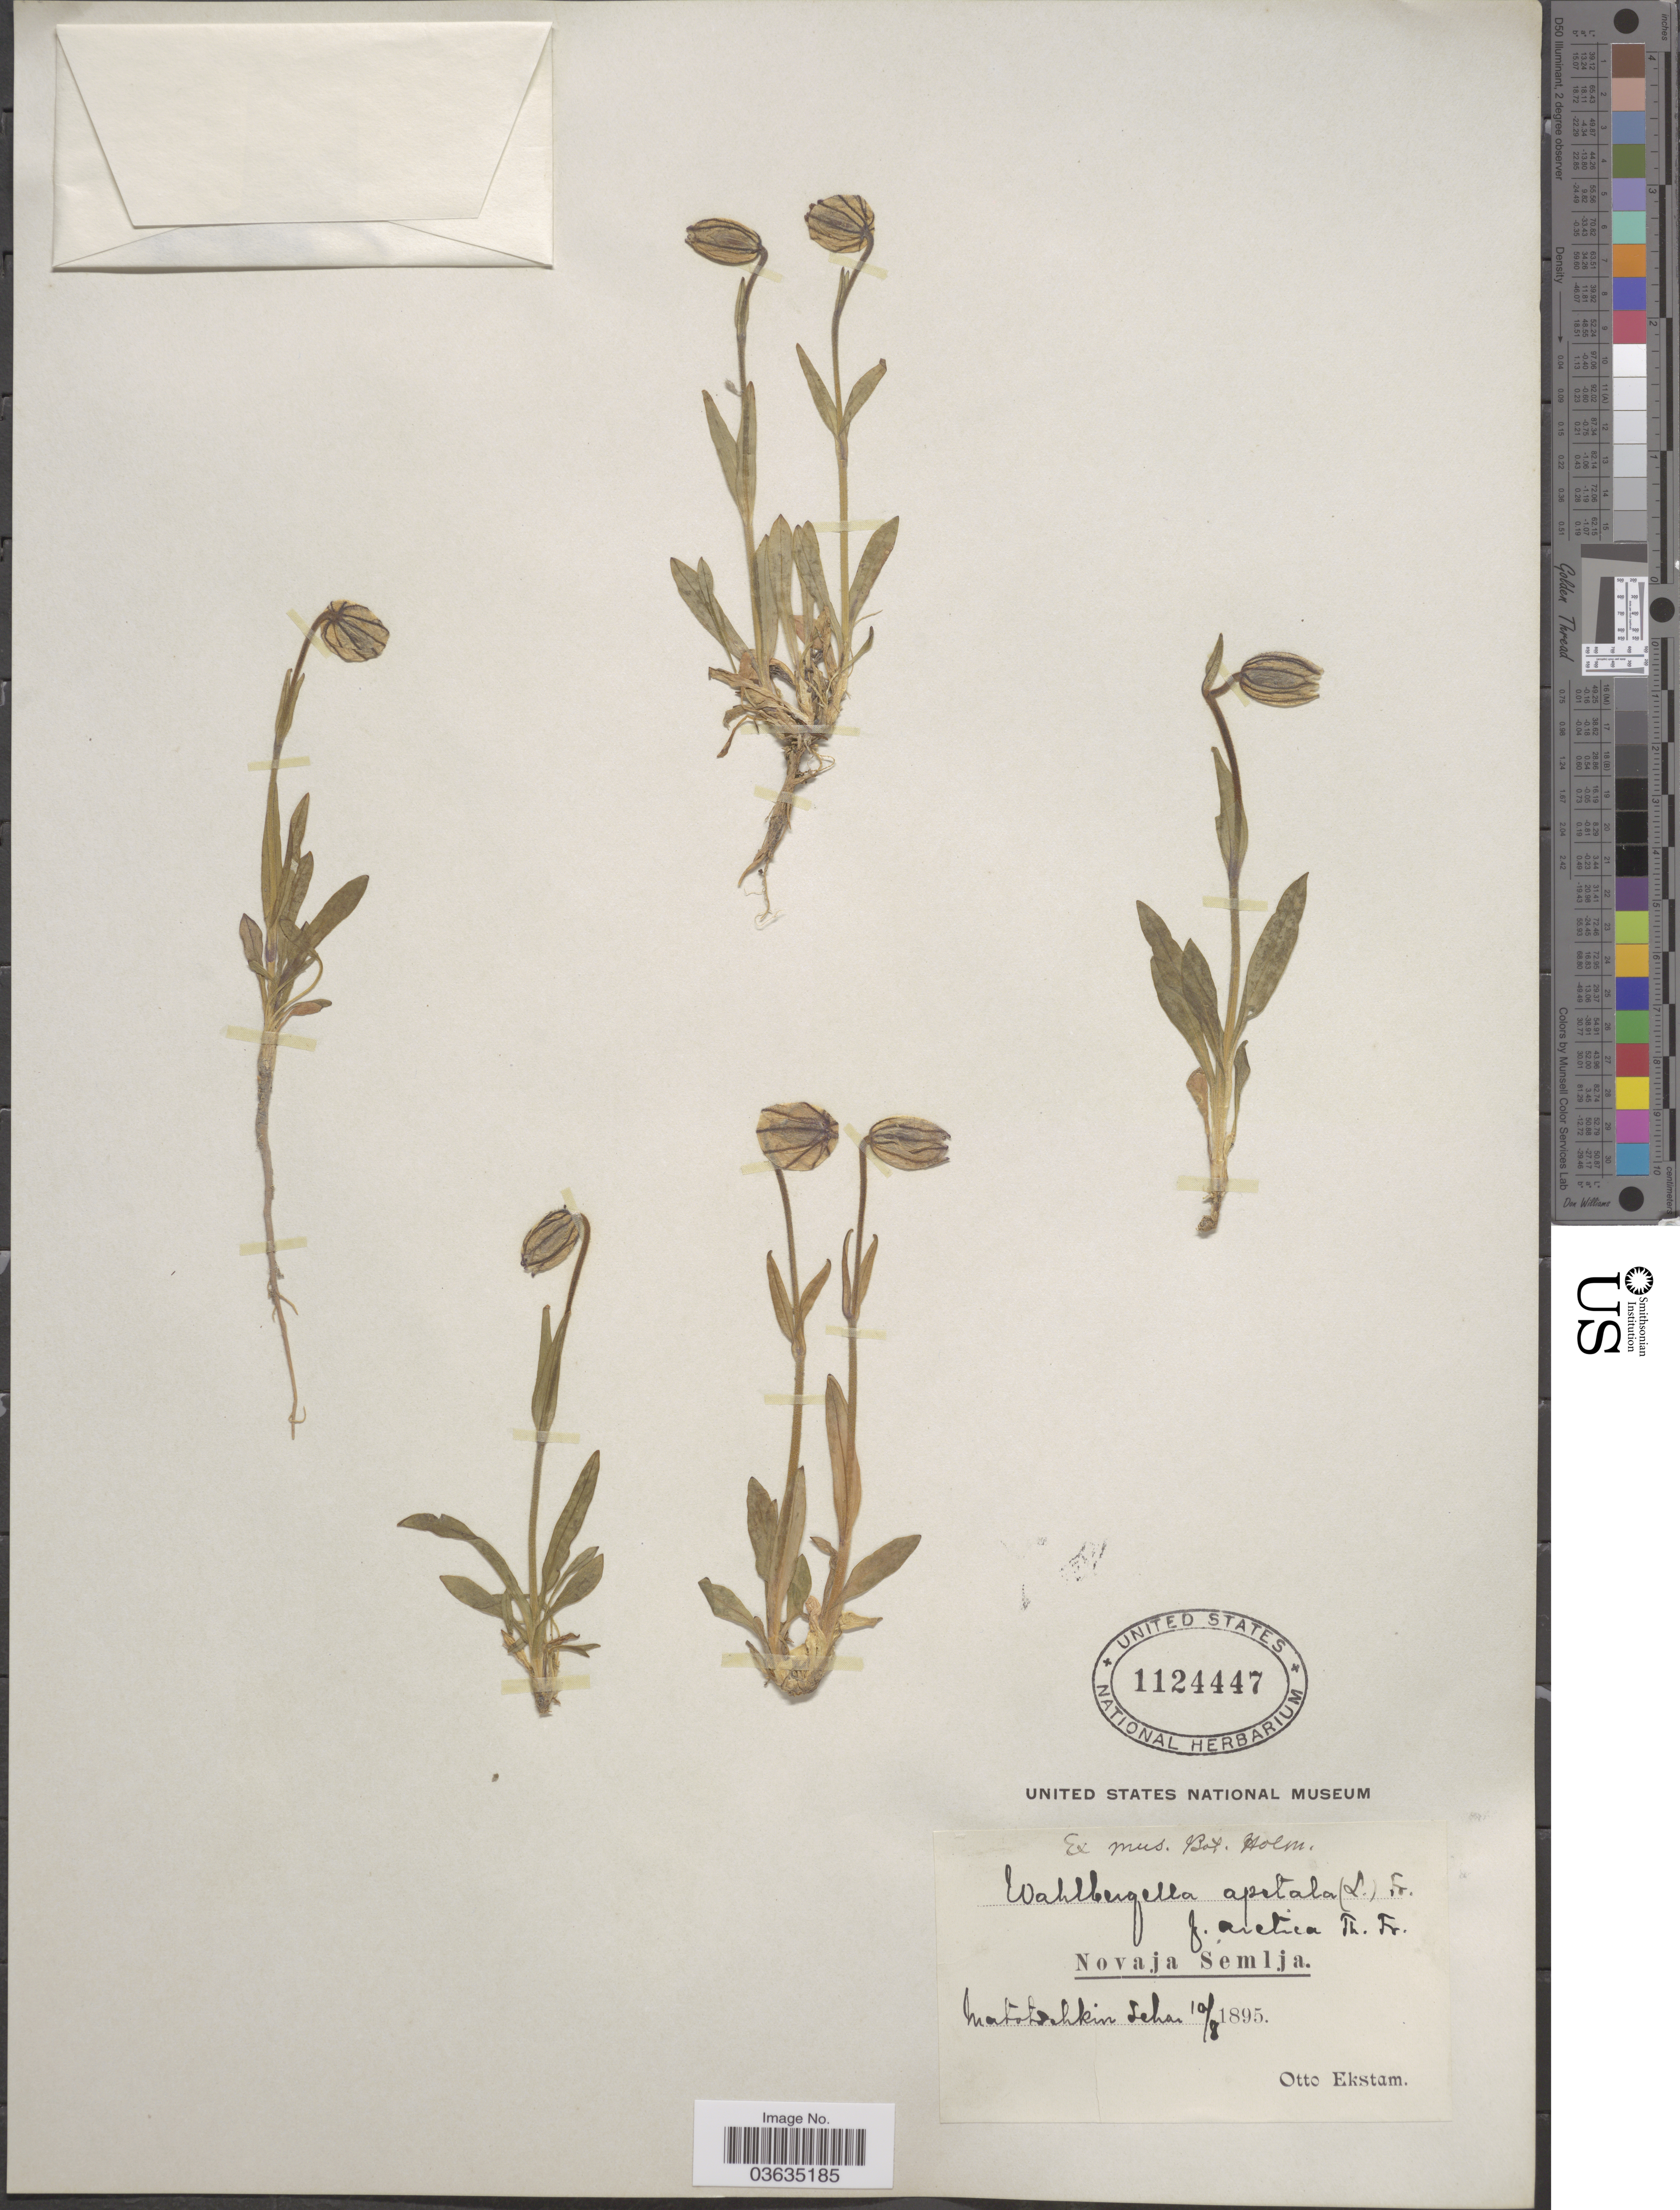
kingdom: Plantae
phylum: Tracheophyta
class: Magnoliopsida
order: Caryophyllales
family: Caryophyllaceae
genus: Silene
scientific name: Silene wahlbergella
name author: Chowdhuri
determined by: Strong, Mark T., (BOT), Smithsonian Institution - National Museum of Natural History (UNITED STATES)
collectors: O. Ekstam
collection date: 1895-08-10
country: Russian Federation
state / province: Arkhangelsk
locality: Novaja Semlja. Natvtsehkin Sehar.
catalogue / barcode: US 1124447